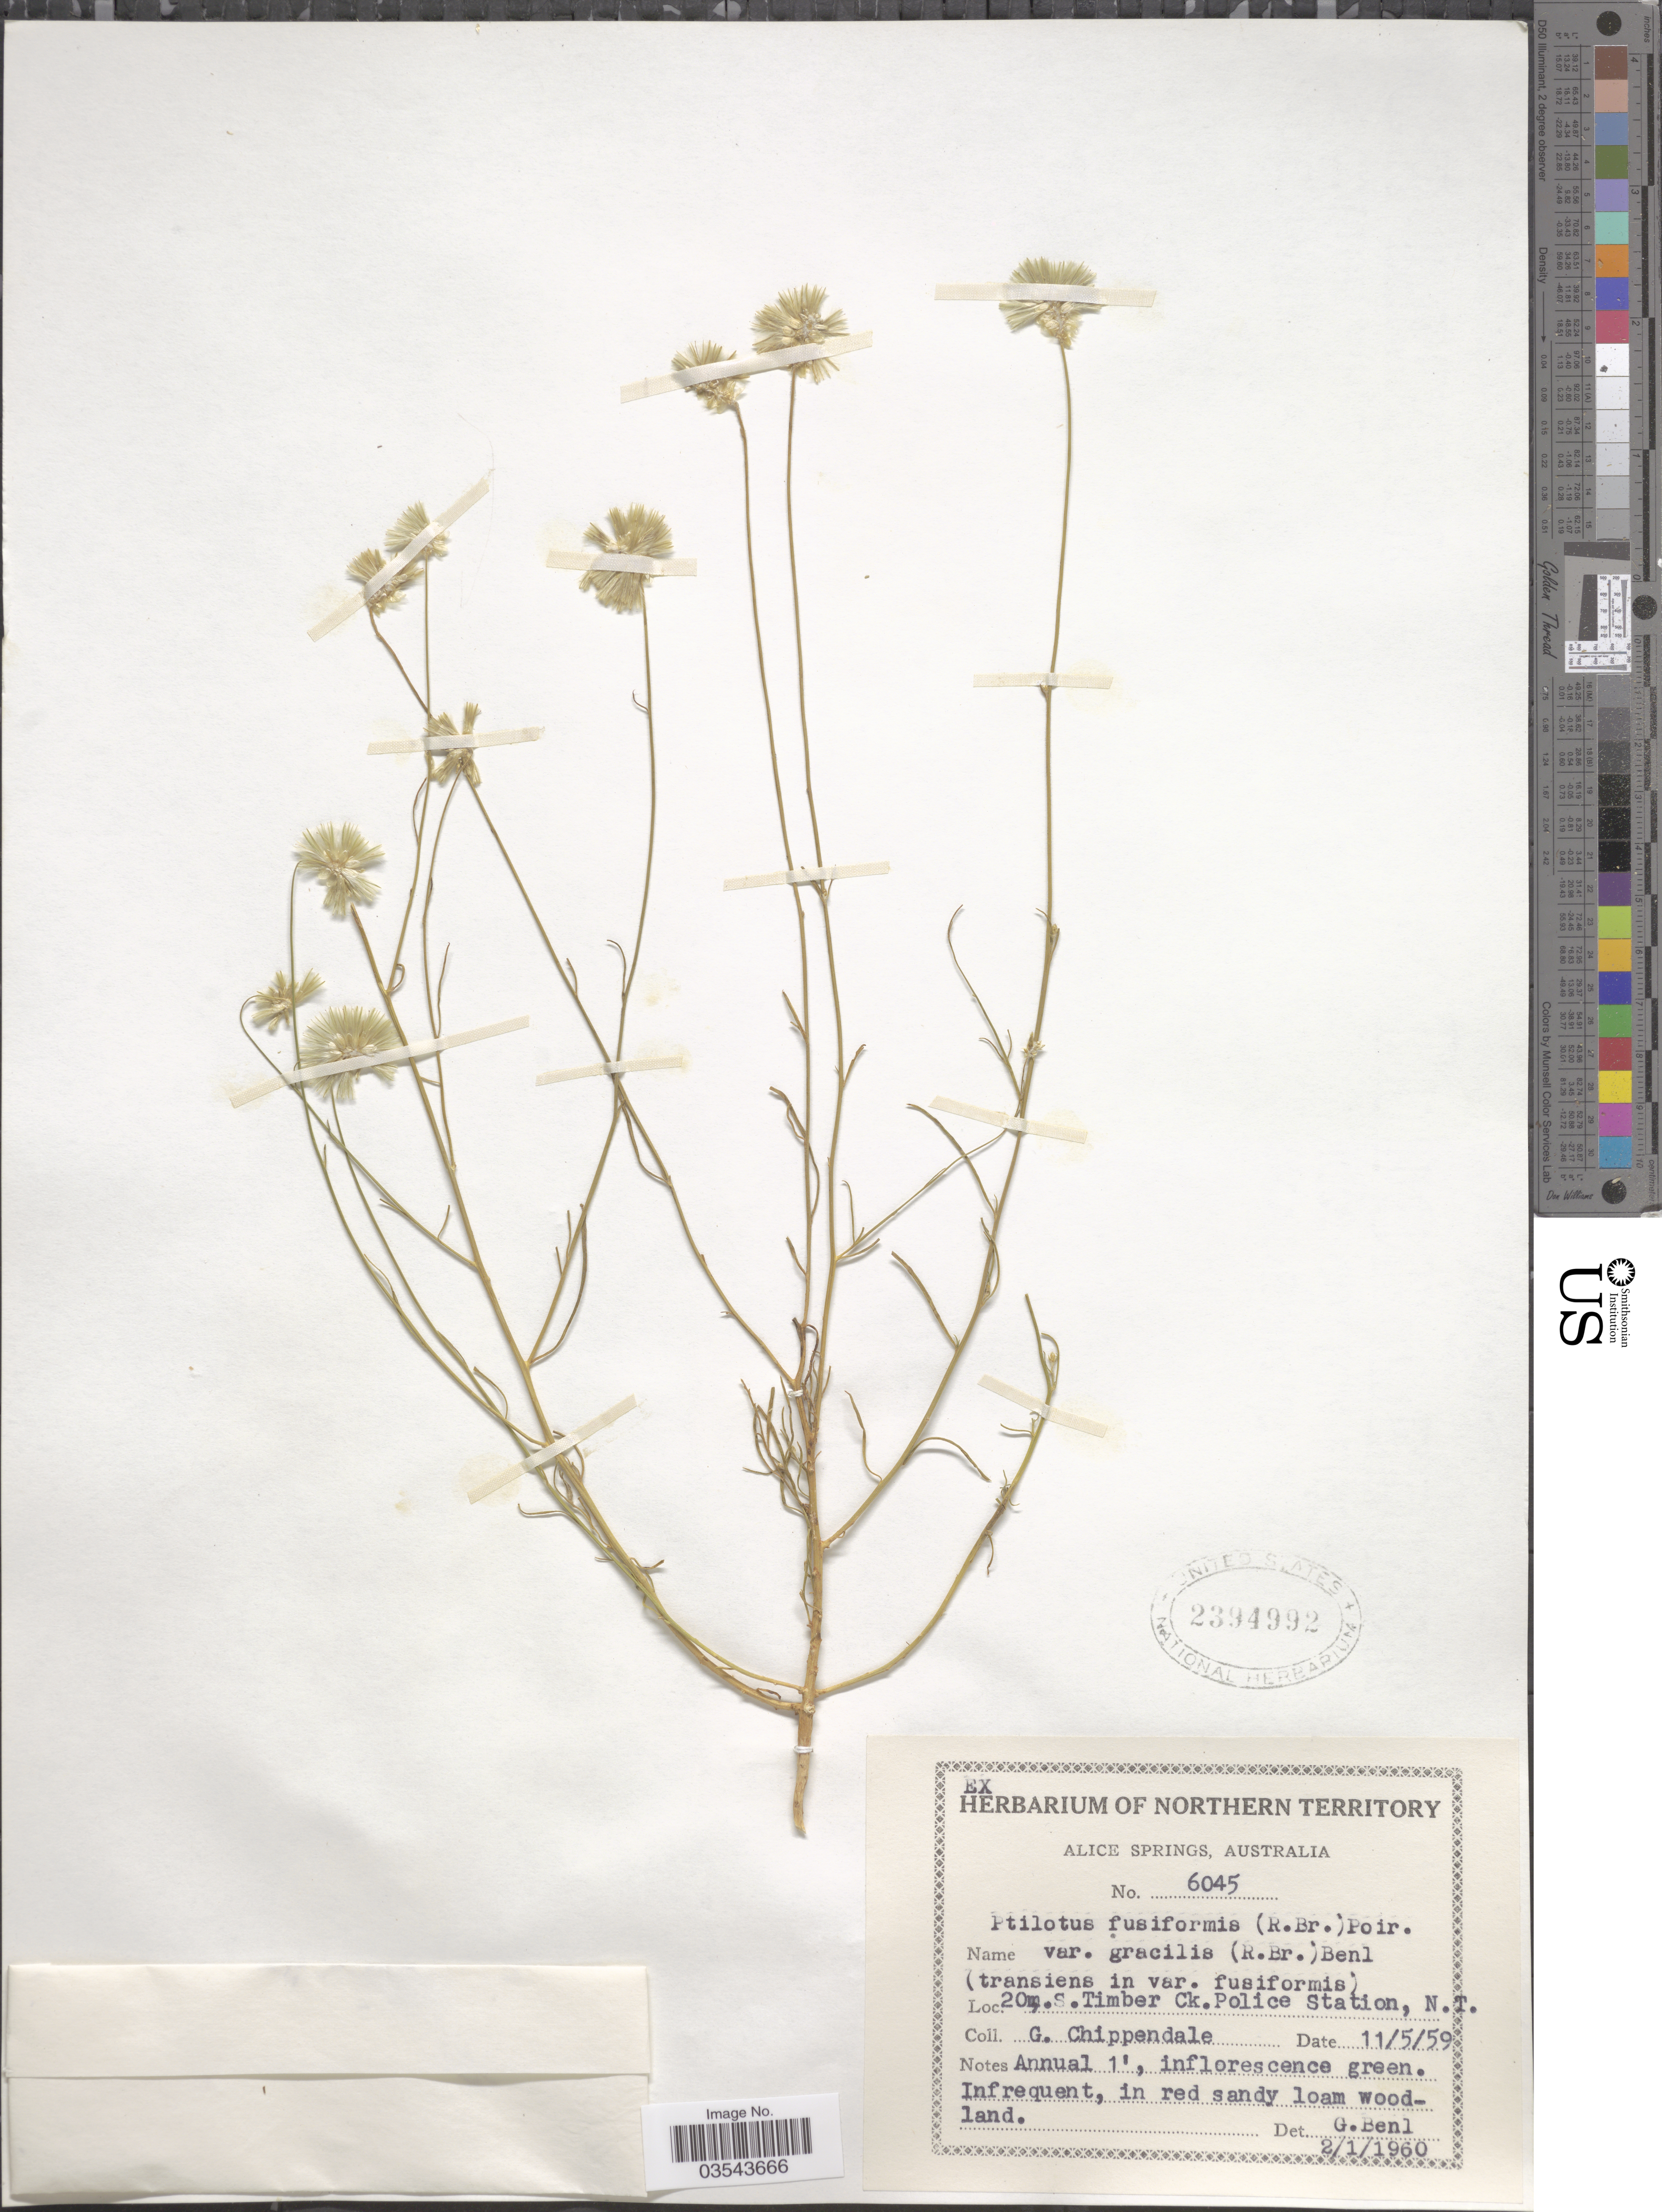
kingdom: Plantae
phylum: Tracheophyta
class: Magnoliopsida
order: Caryophyllales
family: Amaranthaceae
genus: Ptilotus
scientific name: Ptilotus fusiformis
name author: (R. Br.) Poir.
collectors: G. Chippendale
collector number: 6045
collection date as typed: Transcribed d/m/y: 11/5/59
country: Australia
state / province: Northern Territory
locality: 20m.S. Timber Ck. Police Station, N.T.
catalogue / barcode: US 2394992